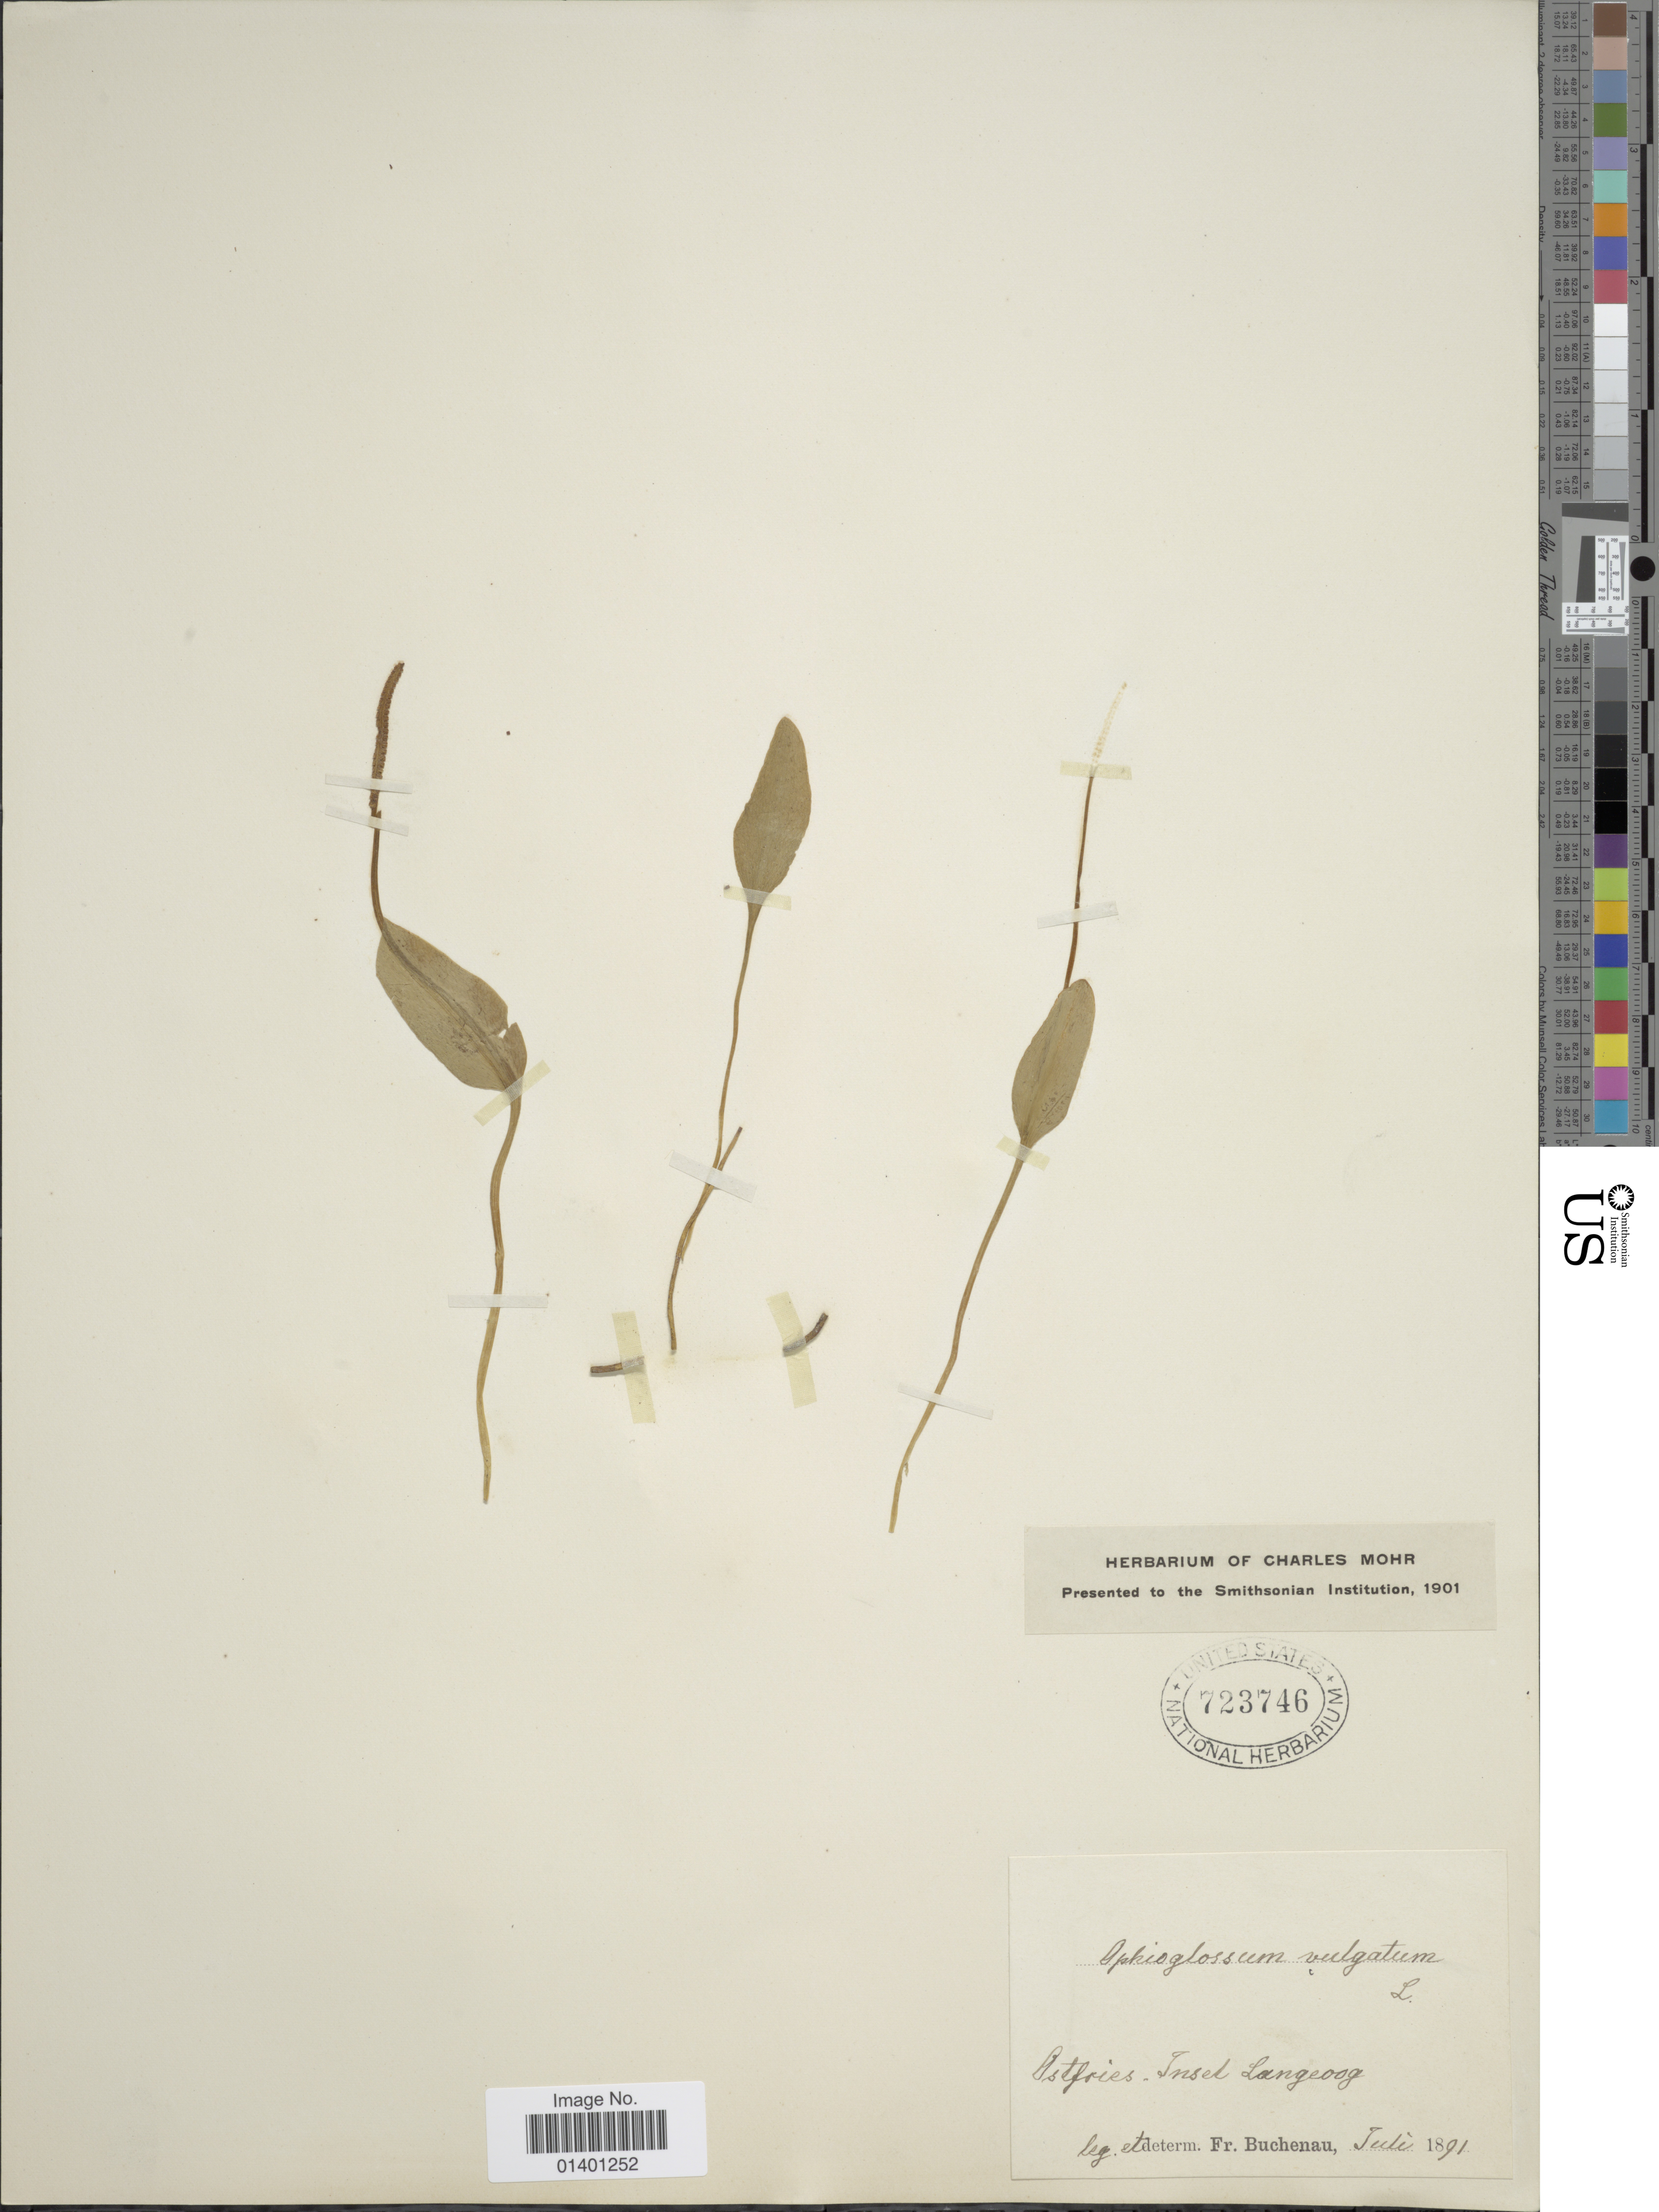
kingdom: Plantae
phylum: Tracheophyta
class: Polypodiopsida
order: Ophioglossales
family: Ophioglossaceae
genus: Ophioglossum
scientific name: Ophioglossum vulgatum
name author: L.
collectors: F. Buchenau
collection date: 1891-07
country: Germany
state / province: Niedersachsen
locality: Astfries, insel Langeoog [interpreted]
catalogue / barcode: US 723746